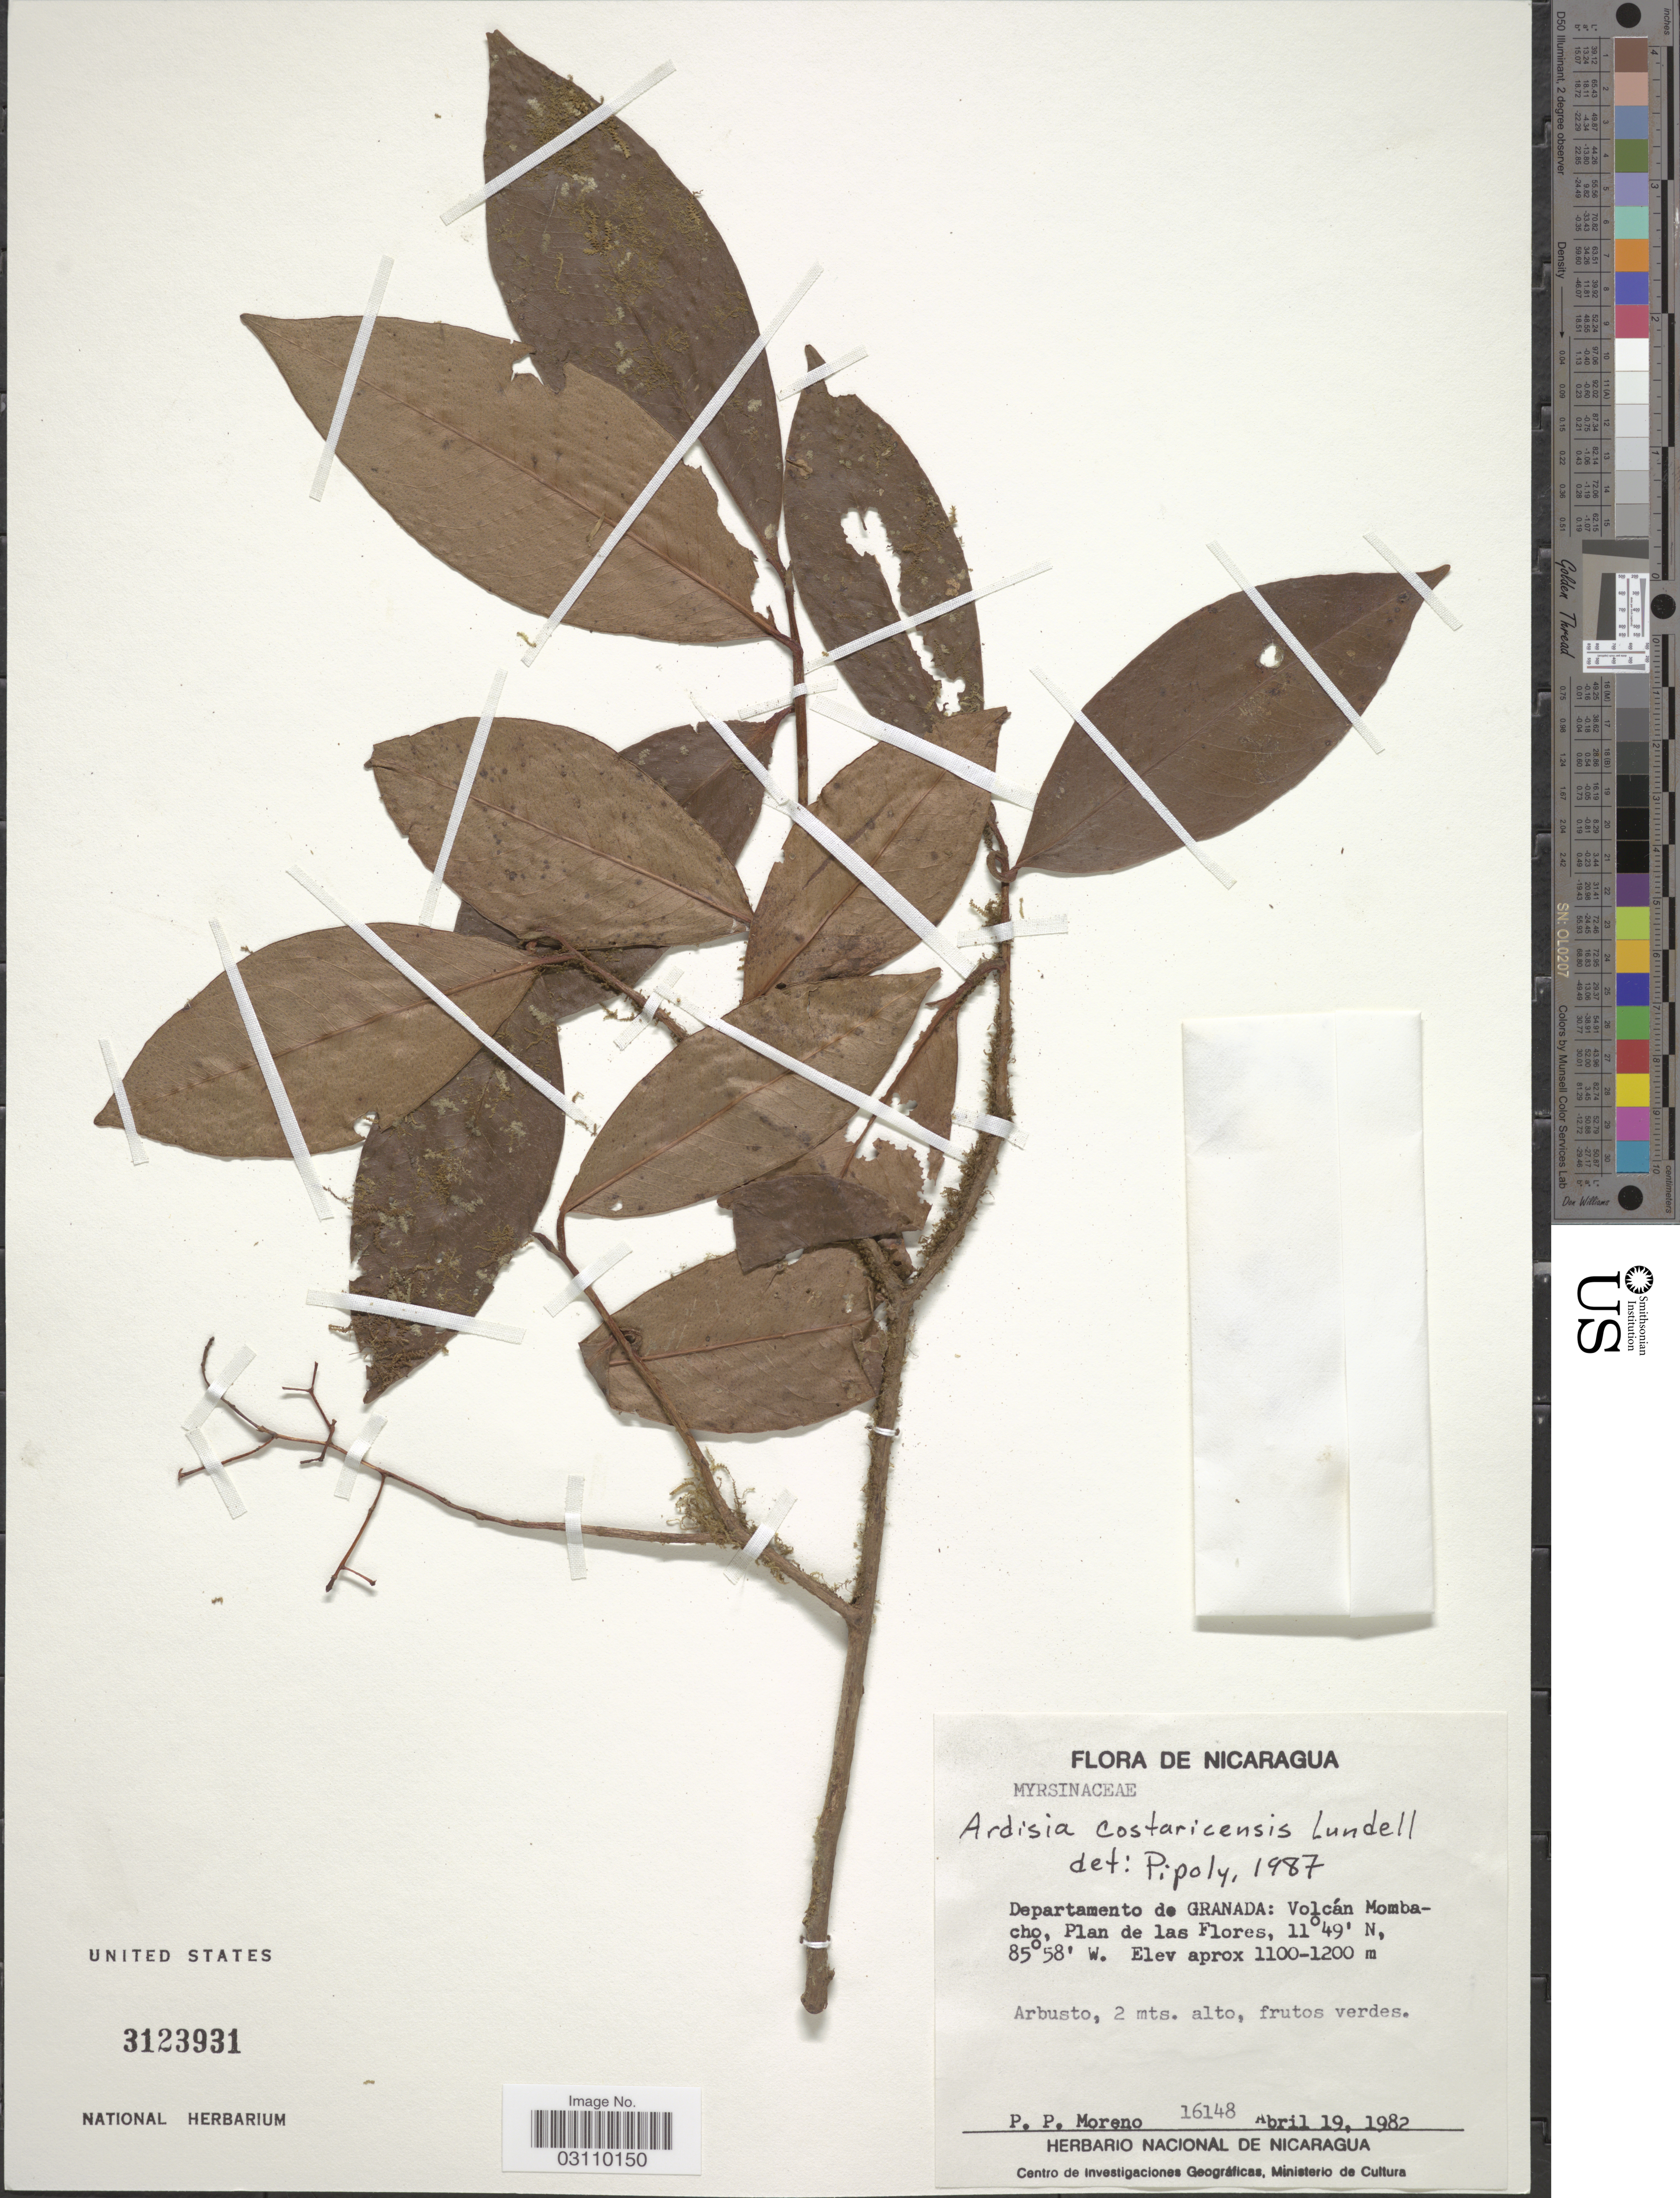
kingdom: Plantae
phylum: Tracheophyta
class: Magnoliopsida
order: Ericales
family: Primulaceae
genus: Ardisia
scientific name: Ardisia costaricensis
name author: Lundell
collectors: P. Moreno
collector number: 16148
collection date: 1982-04-19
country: Nicaragua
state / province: Granada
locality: Departamento de Granada: Volcán Mombacho, Plan de las Flores.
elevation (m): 1100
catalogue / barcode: US 3123931